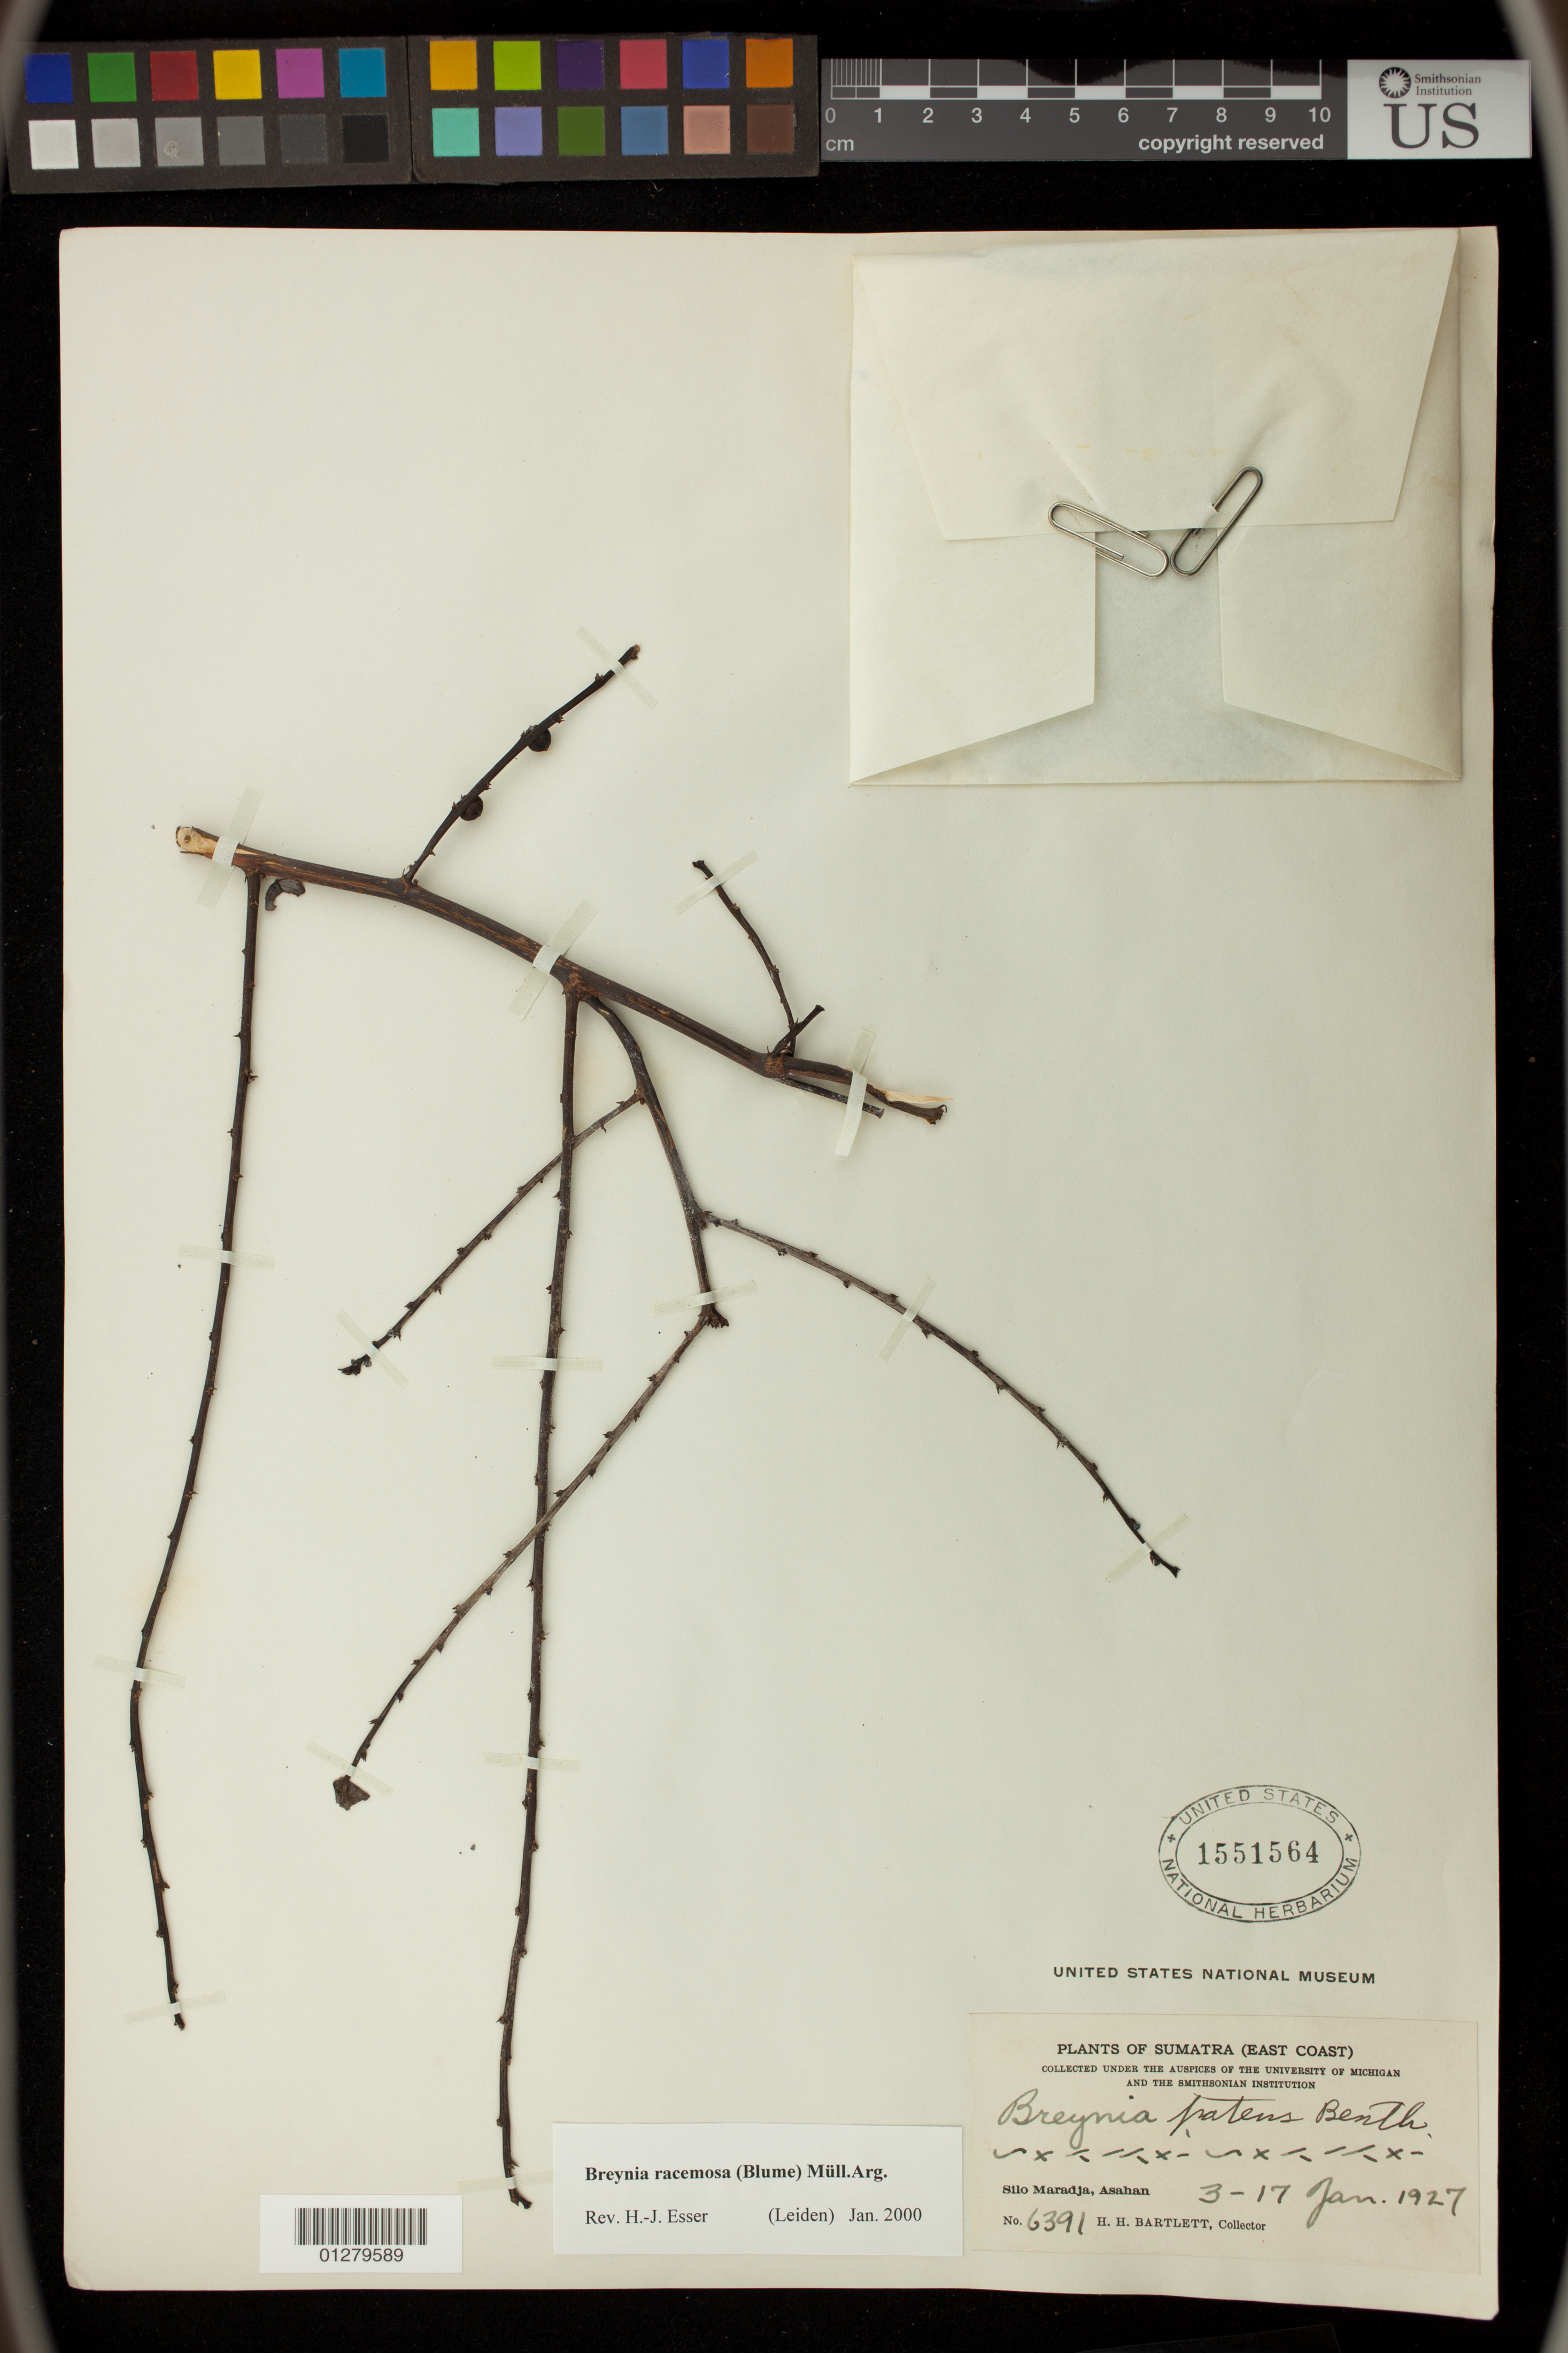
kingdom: Plantae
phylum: Tracheophyta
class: Magnoliopsida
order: Malpighiales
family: Phyllanthaceae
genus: Phyllanthus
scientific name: Phyllanthus reclinatus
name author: Roxb.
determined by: Wagner, W. L., (BOT), Smithsonian Institution - National Museum of Natural History (UNITED STATES)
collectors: H. H. Bartlett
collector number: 6391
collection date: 1927-01-03/1927-01-17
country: Indonesia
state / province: Sumatra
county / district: Sumatera Utara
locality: Silo Maradja, Asahan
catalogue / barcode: US 1551564